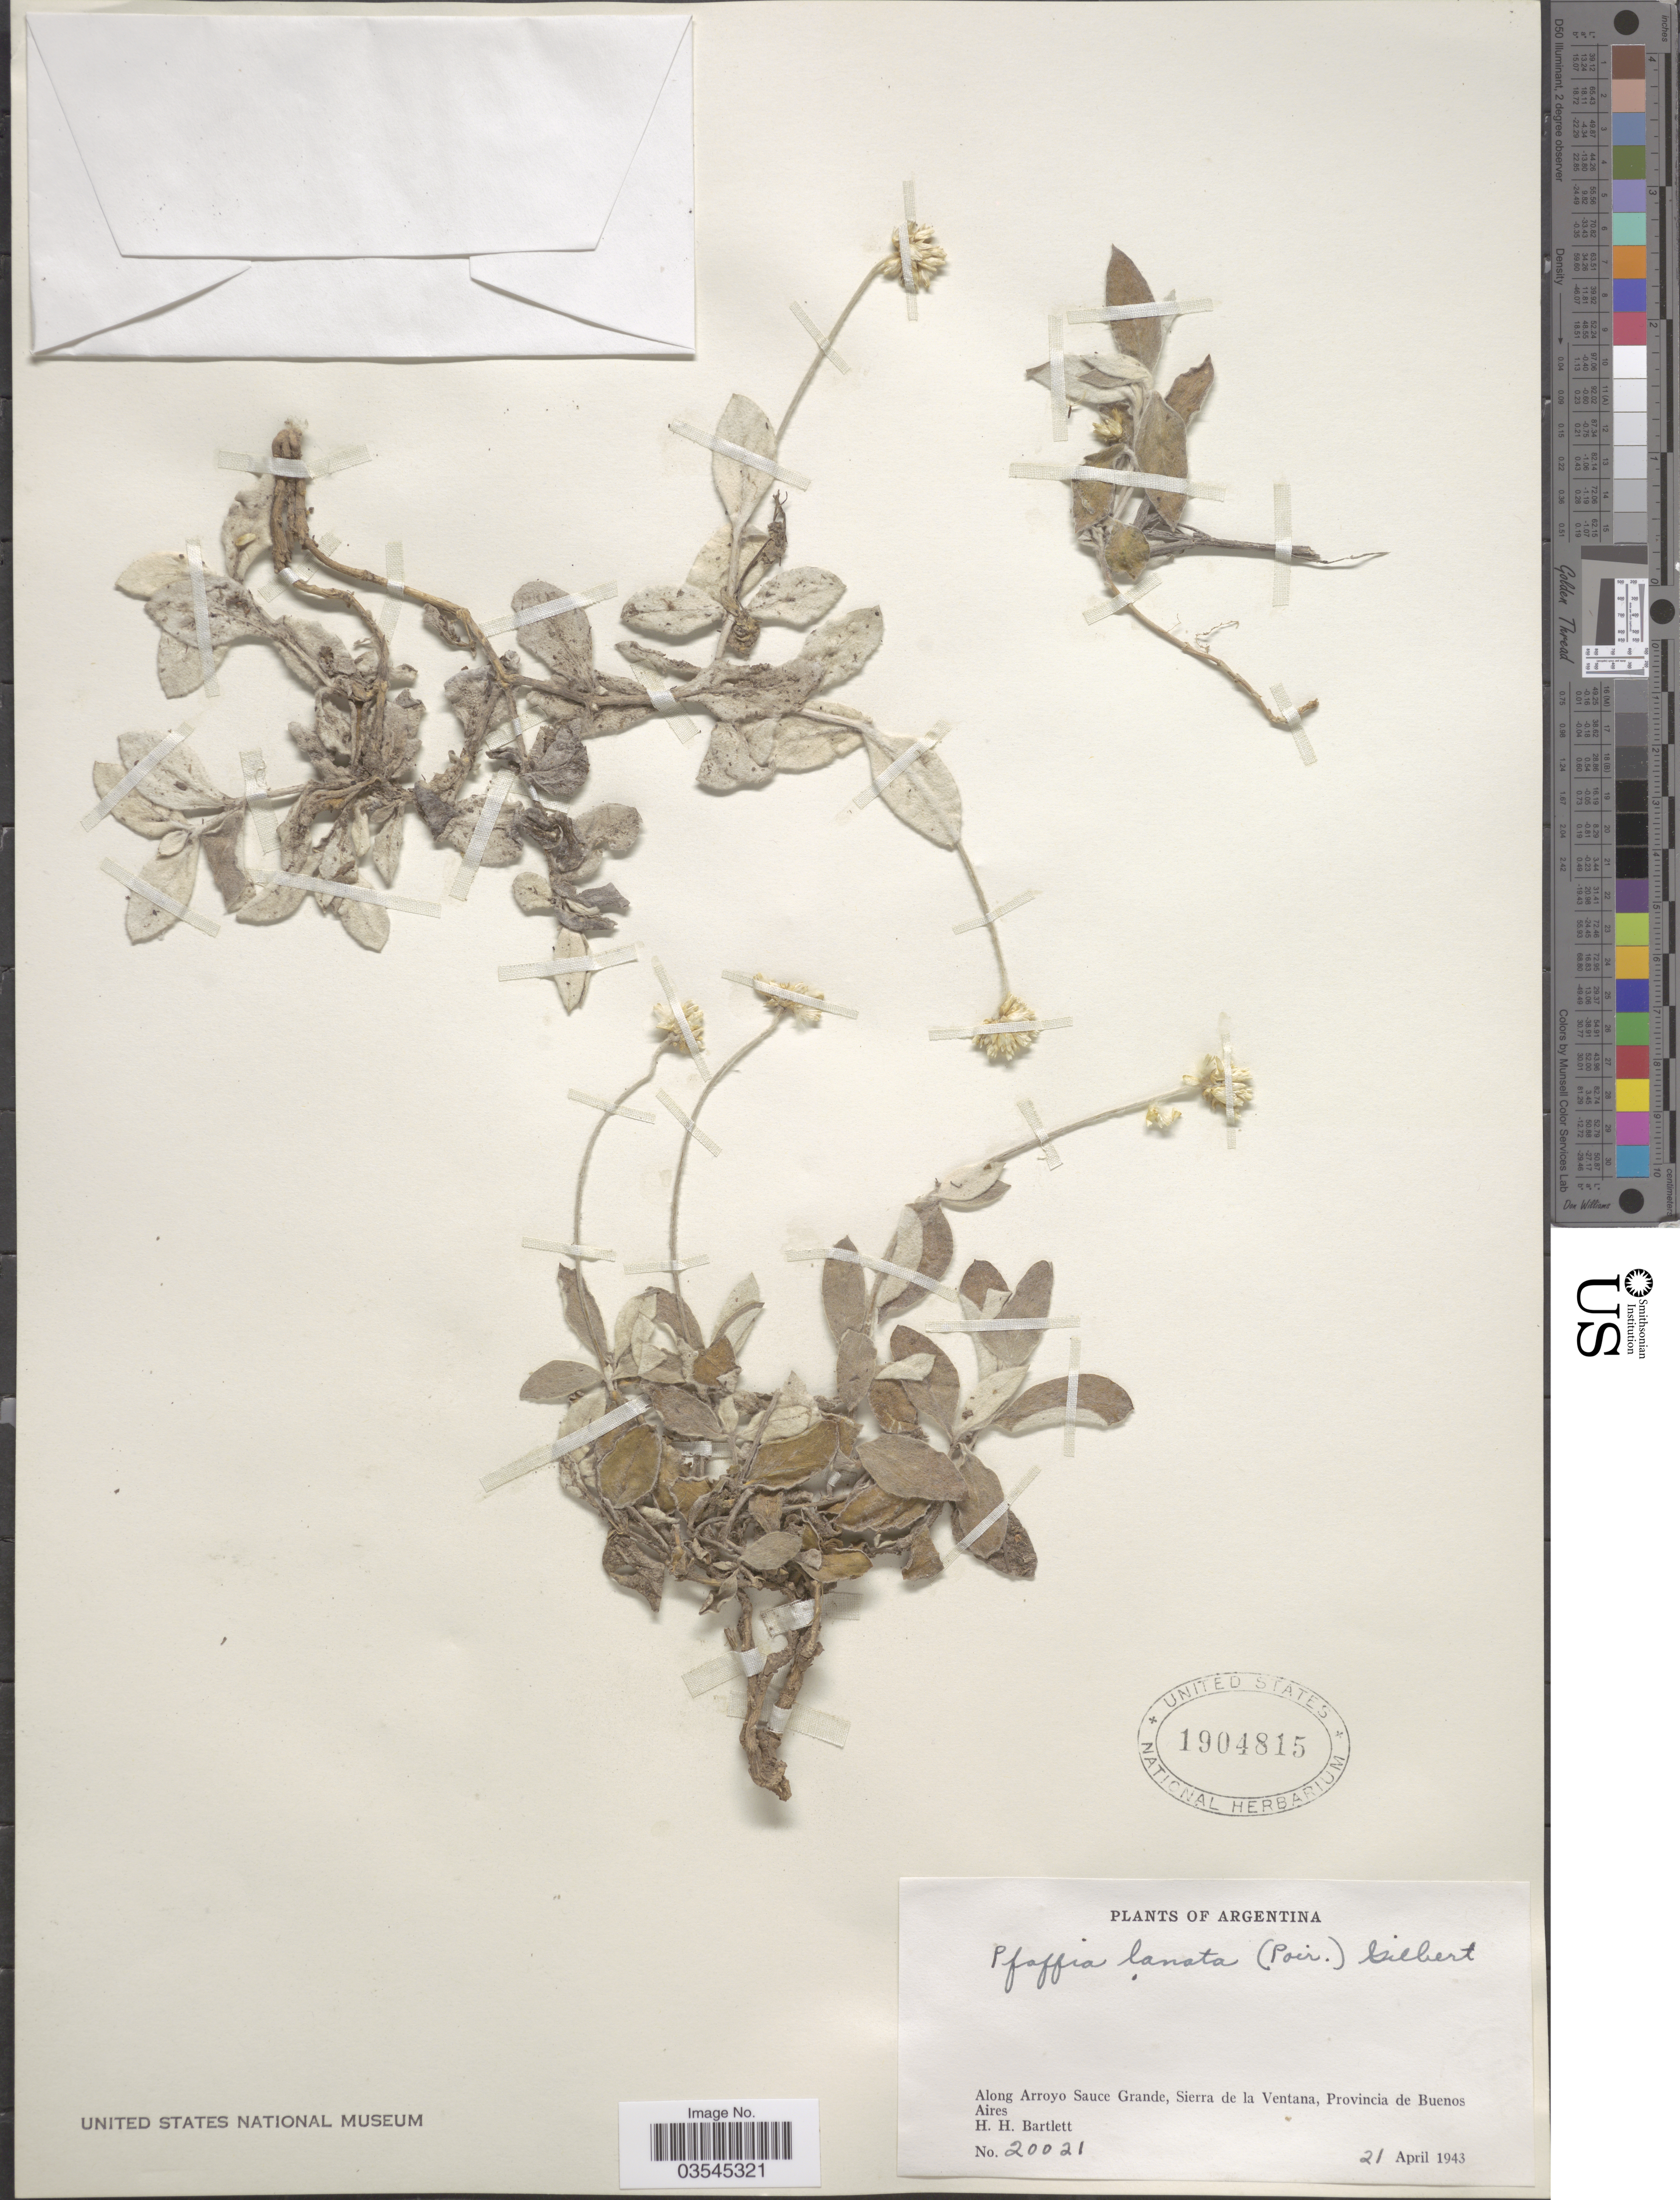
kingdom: Plantae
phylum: Tracheophyta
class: Magnoliopsida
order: Caryophyllales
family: Amaranthaceae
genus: Pfaffia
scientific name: Pfaffia gnaphaloides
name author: (L. f.) Mart.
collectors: H. H. Bartlett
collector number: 20021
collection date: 1943-04-21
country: Argentina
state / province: Buenos Aires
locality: Along Arroyo Sauce Grande, Sierra de la Ventana.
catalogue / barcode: US 1904815